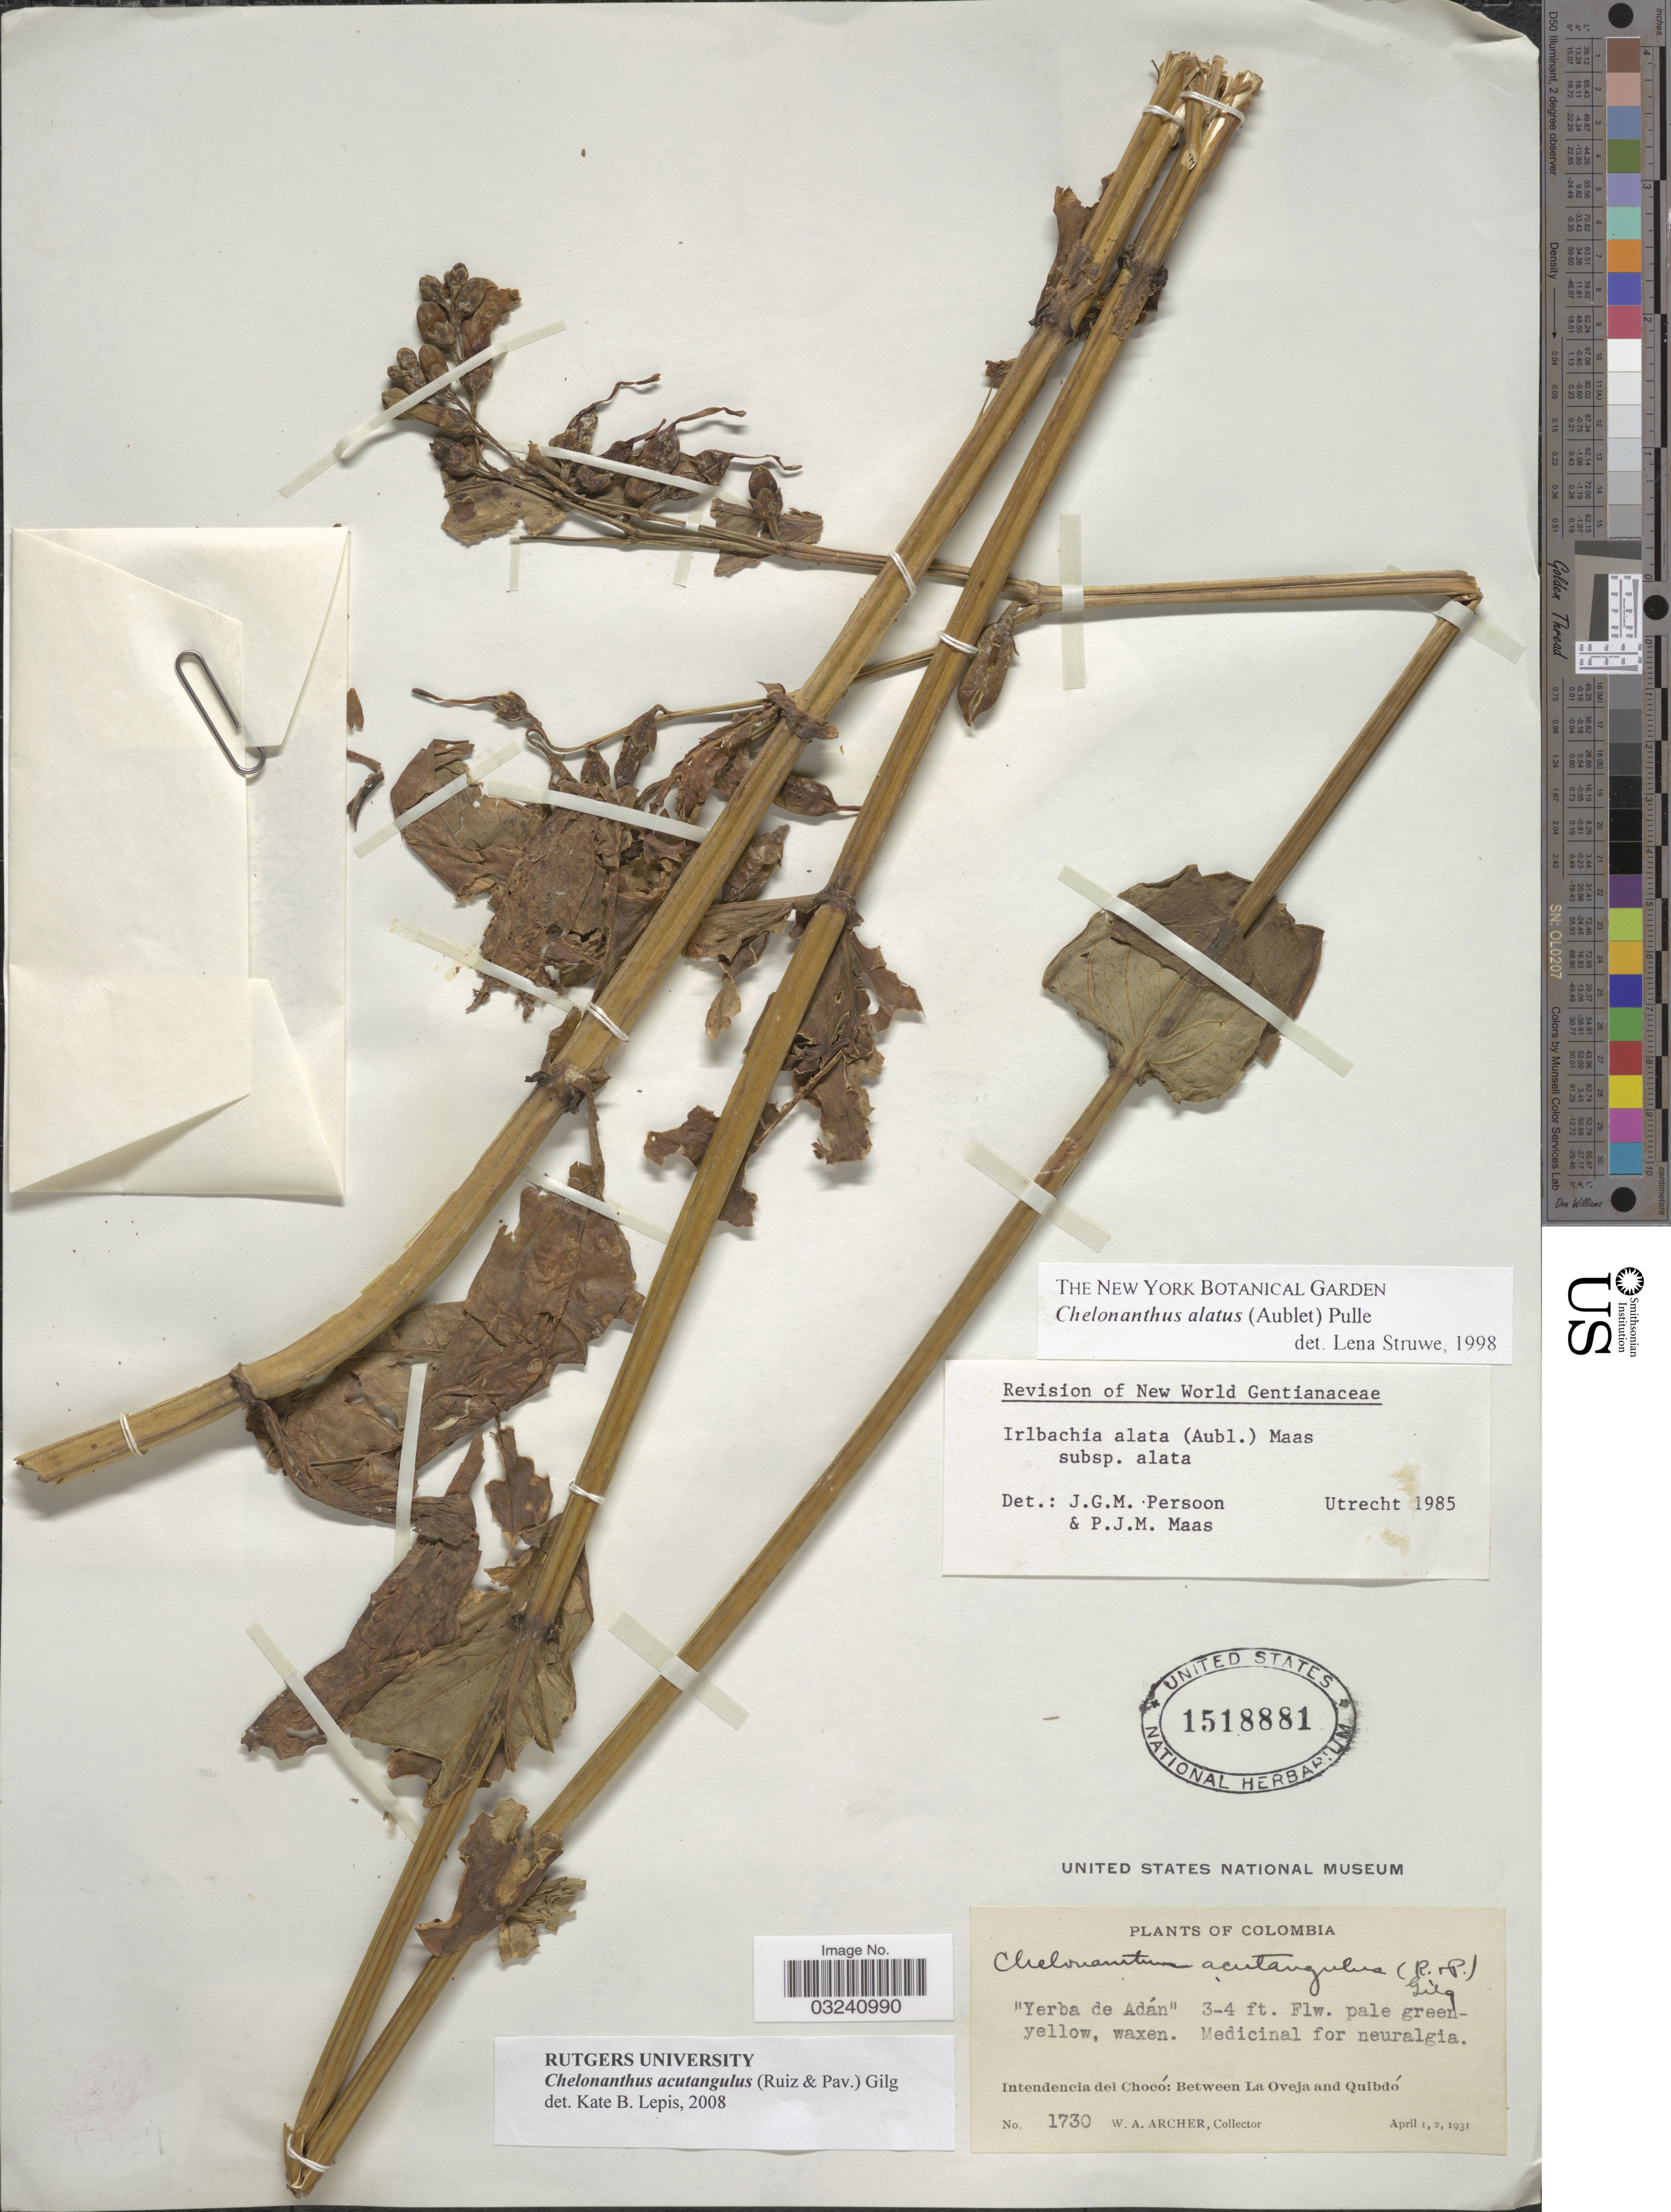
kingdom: Plantae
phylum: Tracheophyta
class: Magnoliopsida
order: Gentianales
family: Gentianaceae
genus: Chelonanthus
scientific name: Chelonanthus acutangulus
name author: (Ruiz & Pav.) Gilg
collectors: W. Archer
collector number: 1730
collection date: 1931-04-01/1931-04-02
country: Colombia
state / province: Chocó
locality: Intendencia del Chocó: Between La Oveja and Quibdó.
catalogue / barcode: US 1518881